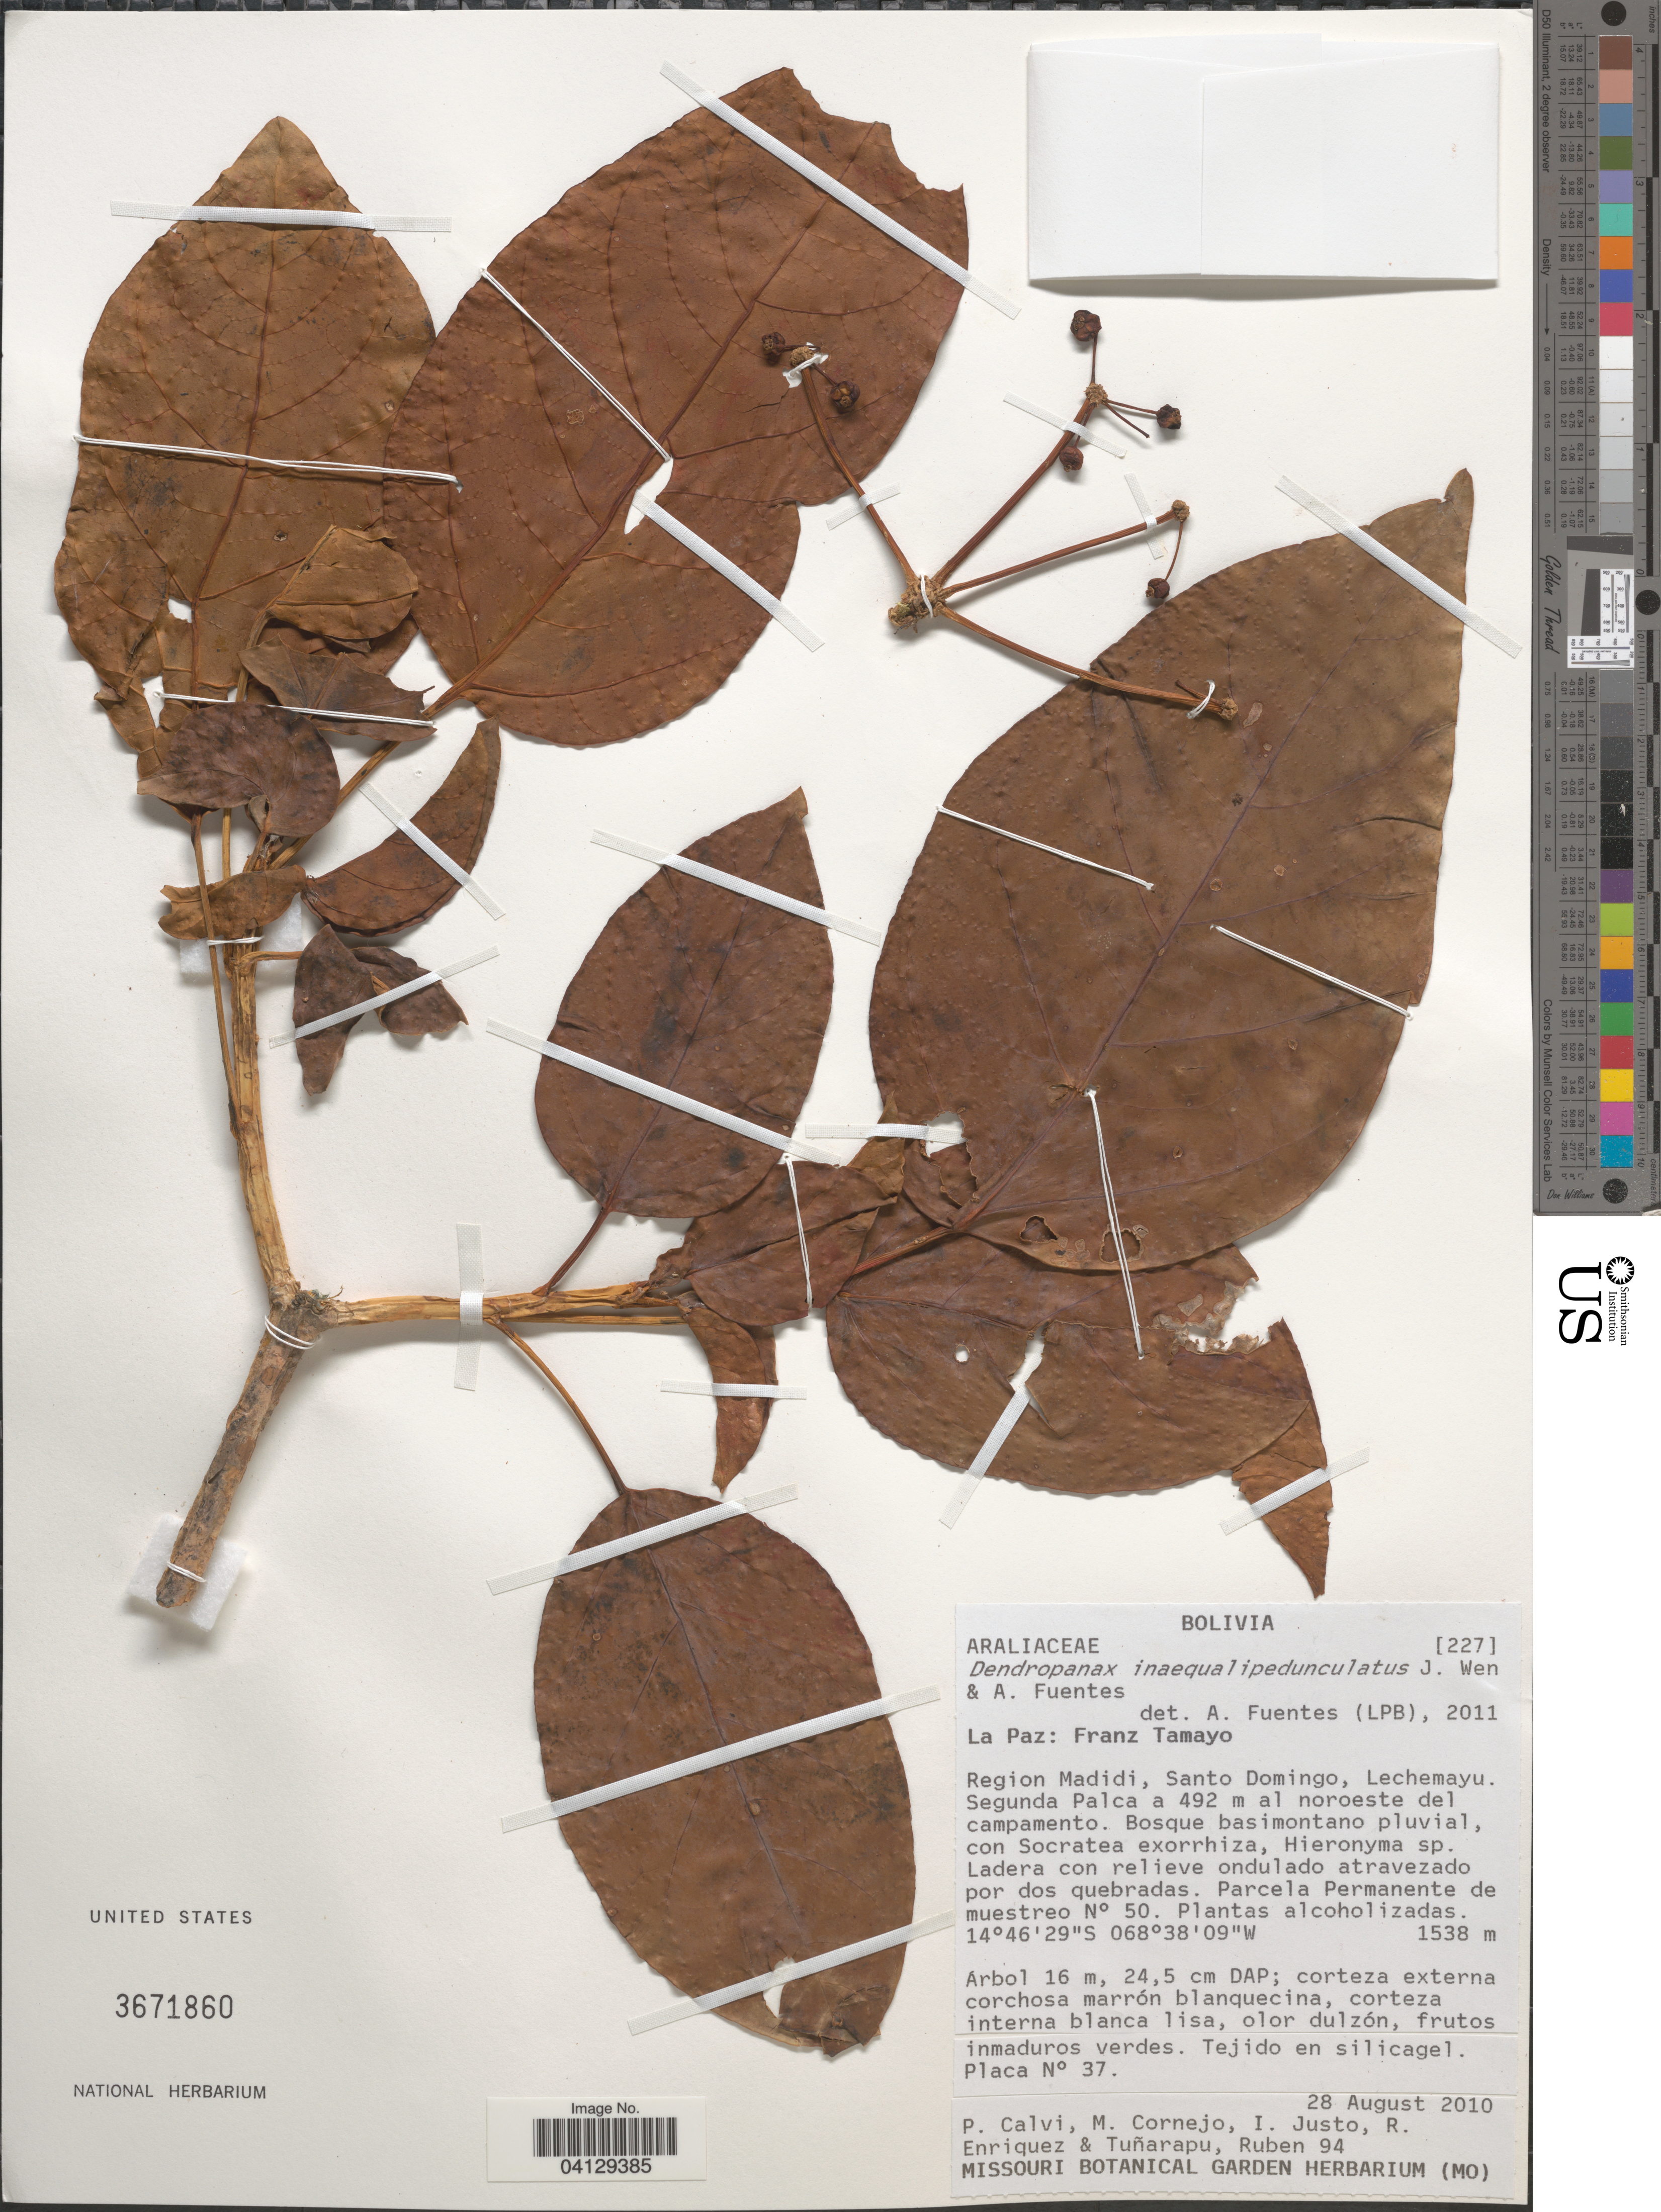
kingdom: Plantae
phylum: Tracheophyta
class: Magnoliopsida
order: Apiales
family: Araliaceae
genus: Dendropanax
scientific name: Dendropanax inaequalipedunculatus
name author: J. Wen & A. Fuentes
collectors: P. Calvi, M. Cornejo, I. Justo, R. Enriquez & R. Tuñarapu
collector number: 94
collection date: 2010-08-28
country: Bolivia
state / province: La Paz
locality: Franz Tamayo. Region Madidi, Santo Domingo, Lechemayu. Segunda Palca a 492 m al noroeste del campamento.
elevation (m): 1538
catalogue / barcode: US 3671860